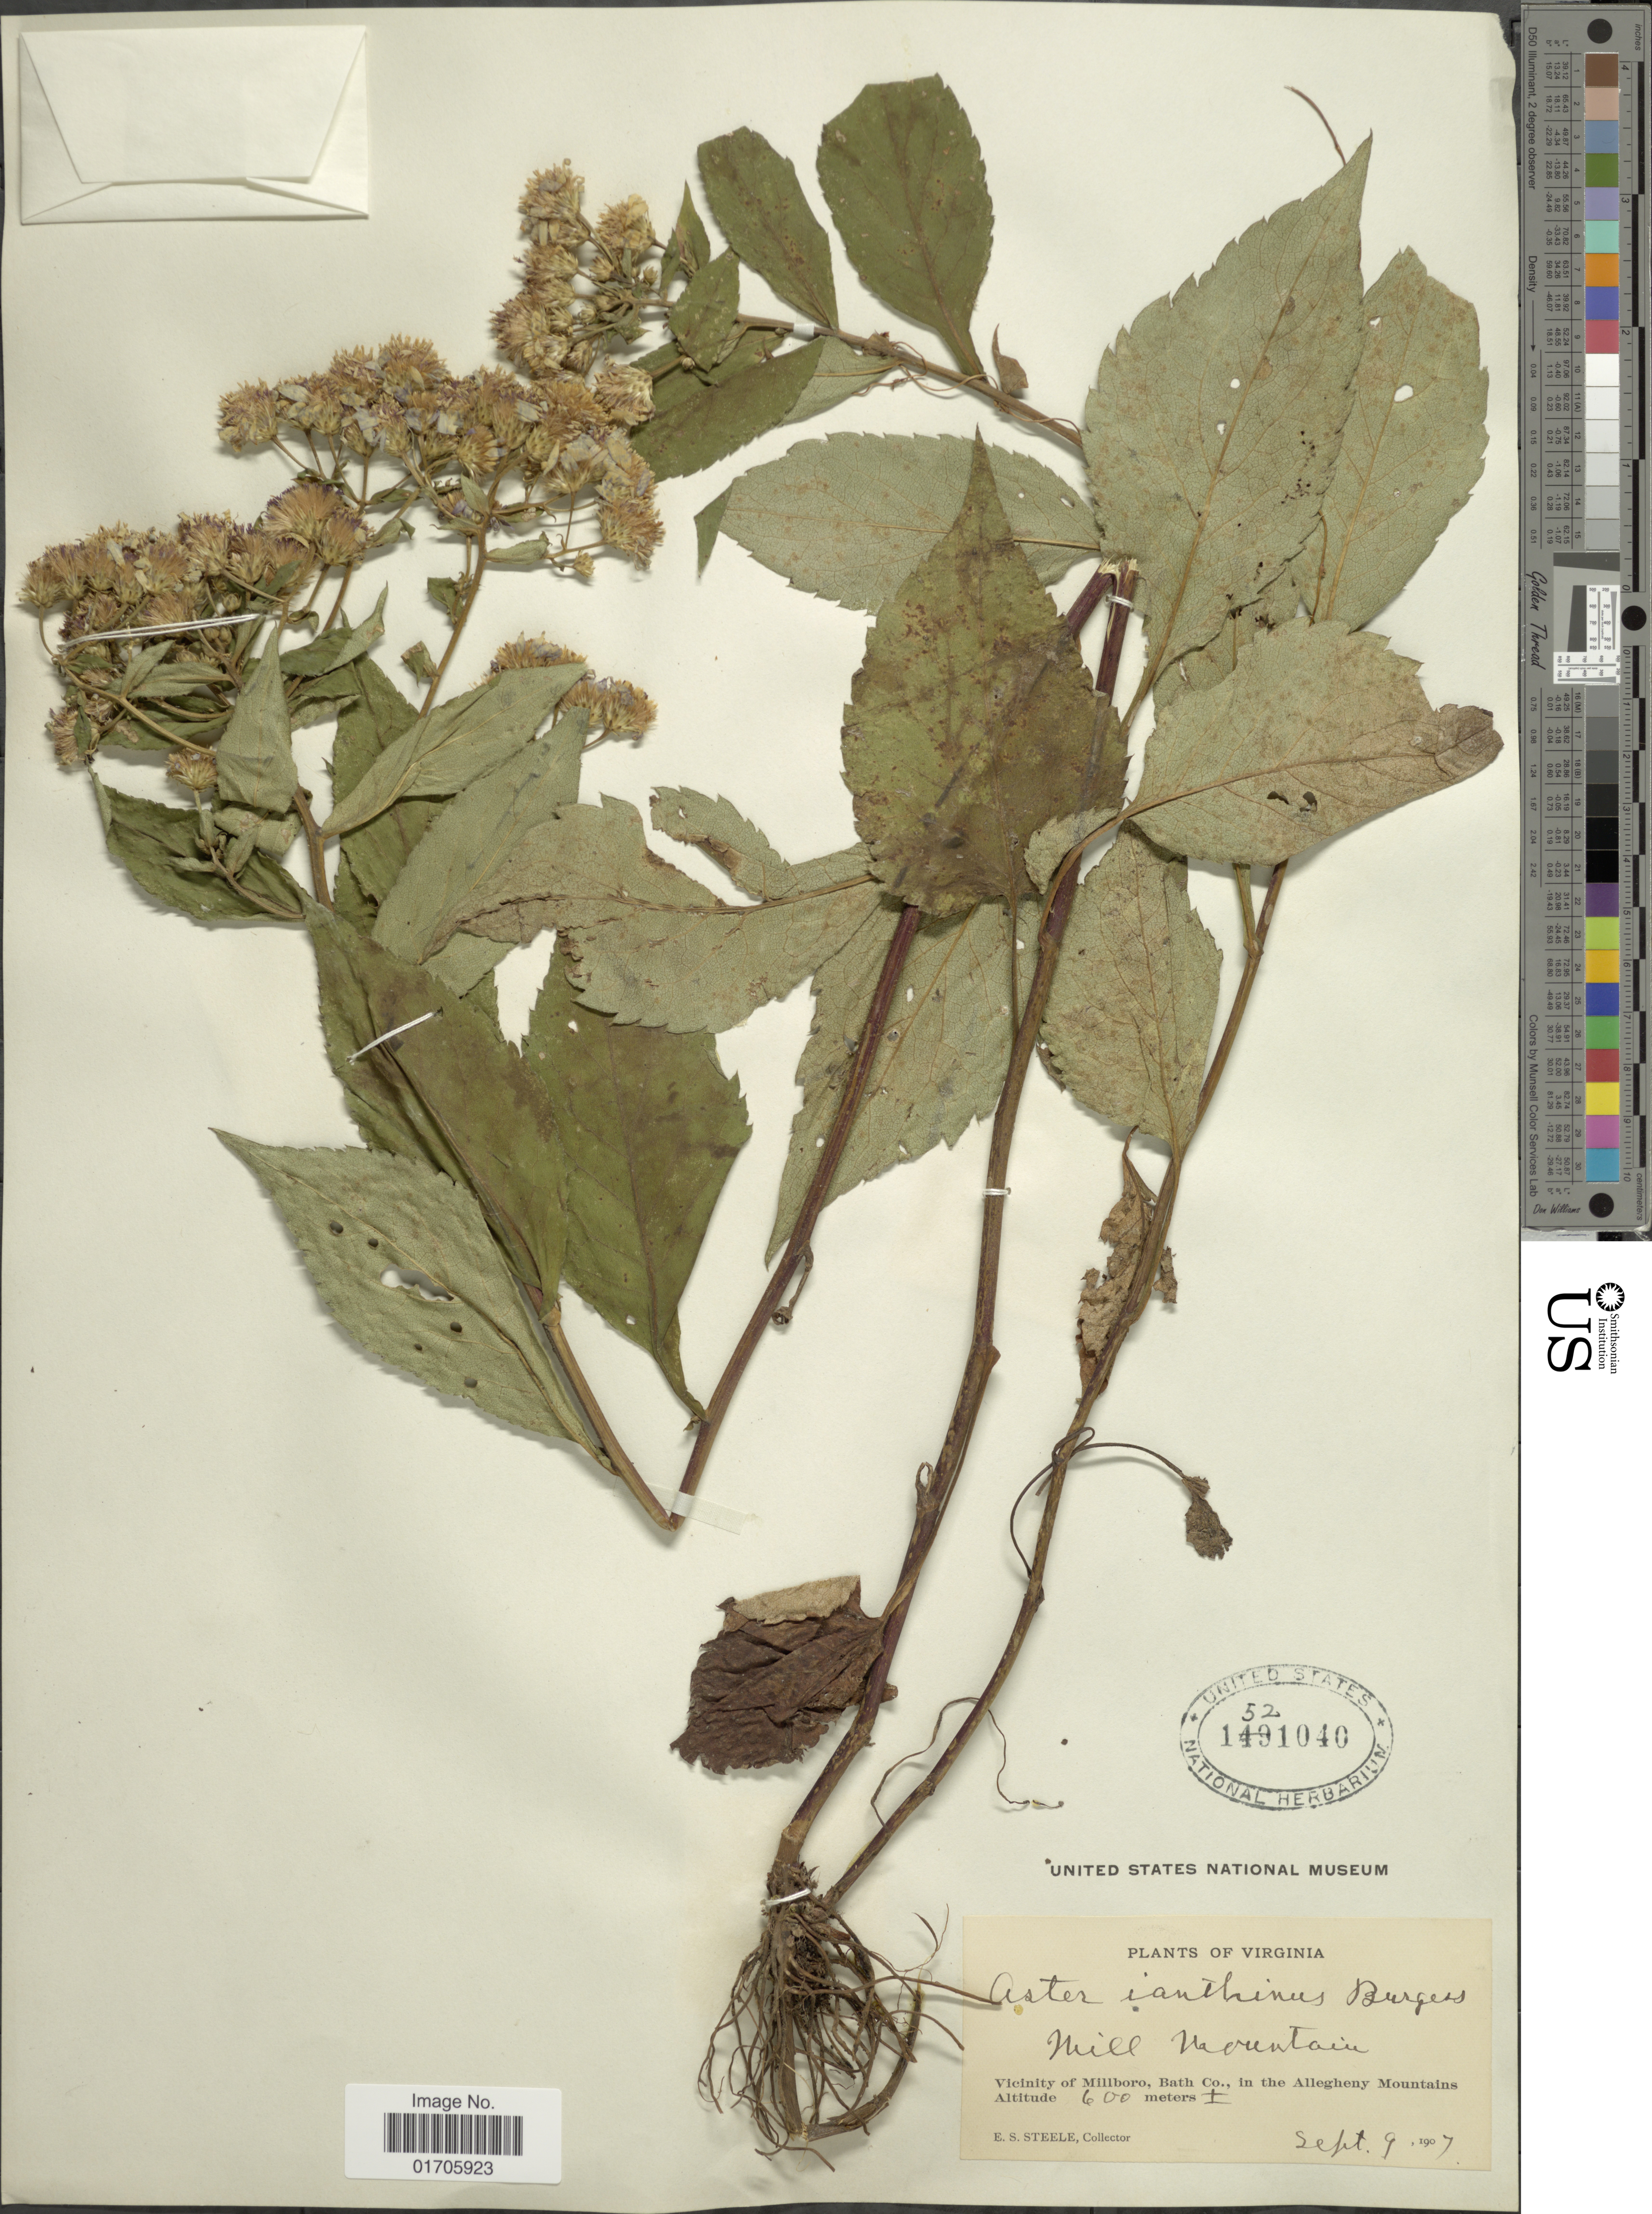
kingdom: Plantae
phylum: Tracheophyta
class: Magnoliopsida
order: Asterales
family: Asteraceae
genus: Eurybia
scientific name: Eurybia macrophylla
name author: (L.) Cass.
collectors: E. Steele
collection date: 1907-09-09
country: United States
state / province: Virginia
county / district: Bath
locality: Virginia. Mill Mountain. Vicinity of Millboro, Bath Co., in the Allegheny Mountains.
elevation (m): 600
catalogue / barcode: US 1521040